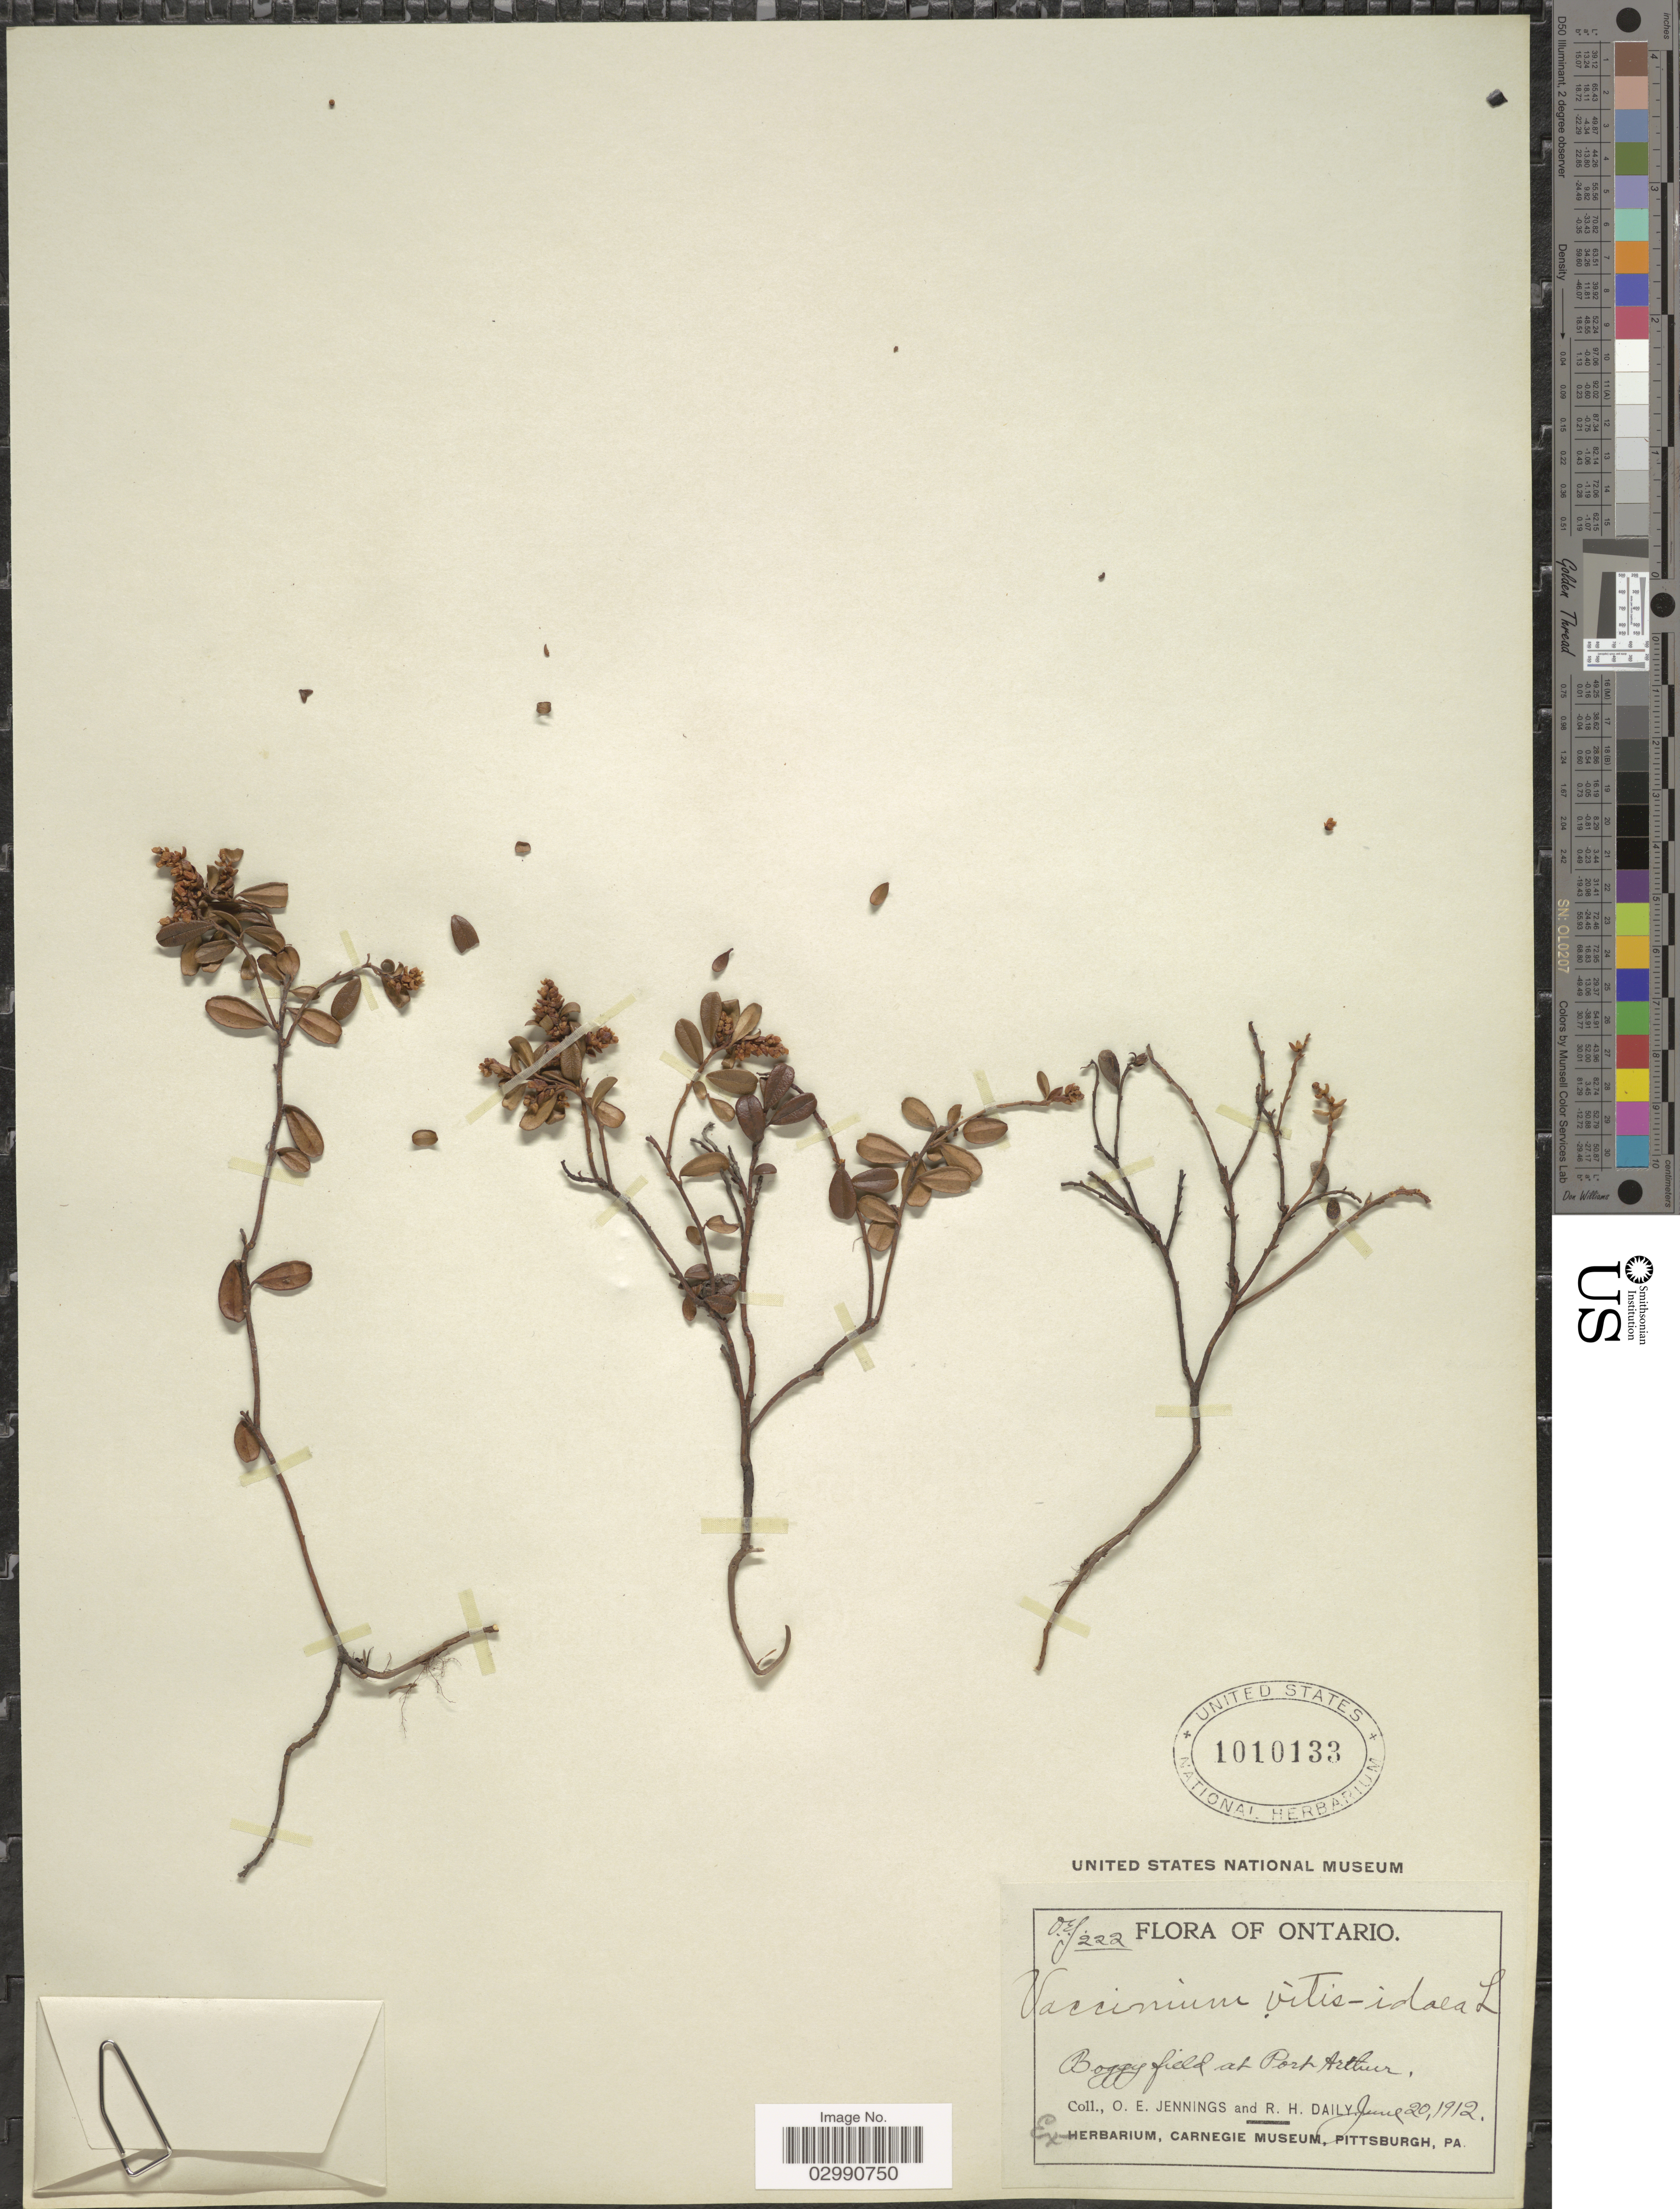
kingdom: Plantae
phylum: Tracheophyta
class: Magnoliopsida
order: Ericales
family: Ericaceae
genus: Vaccinium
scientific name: Vaccinium vitis-idaea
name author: L.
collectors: O. E. Jennings & R. Daily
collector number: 222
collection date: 1912-06-20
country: Canada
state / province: Ontario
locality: Boggy field at Port Arthur.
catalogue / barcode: US 1010133